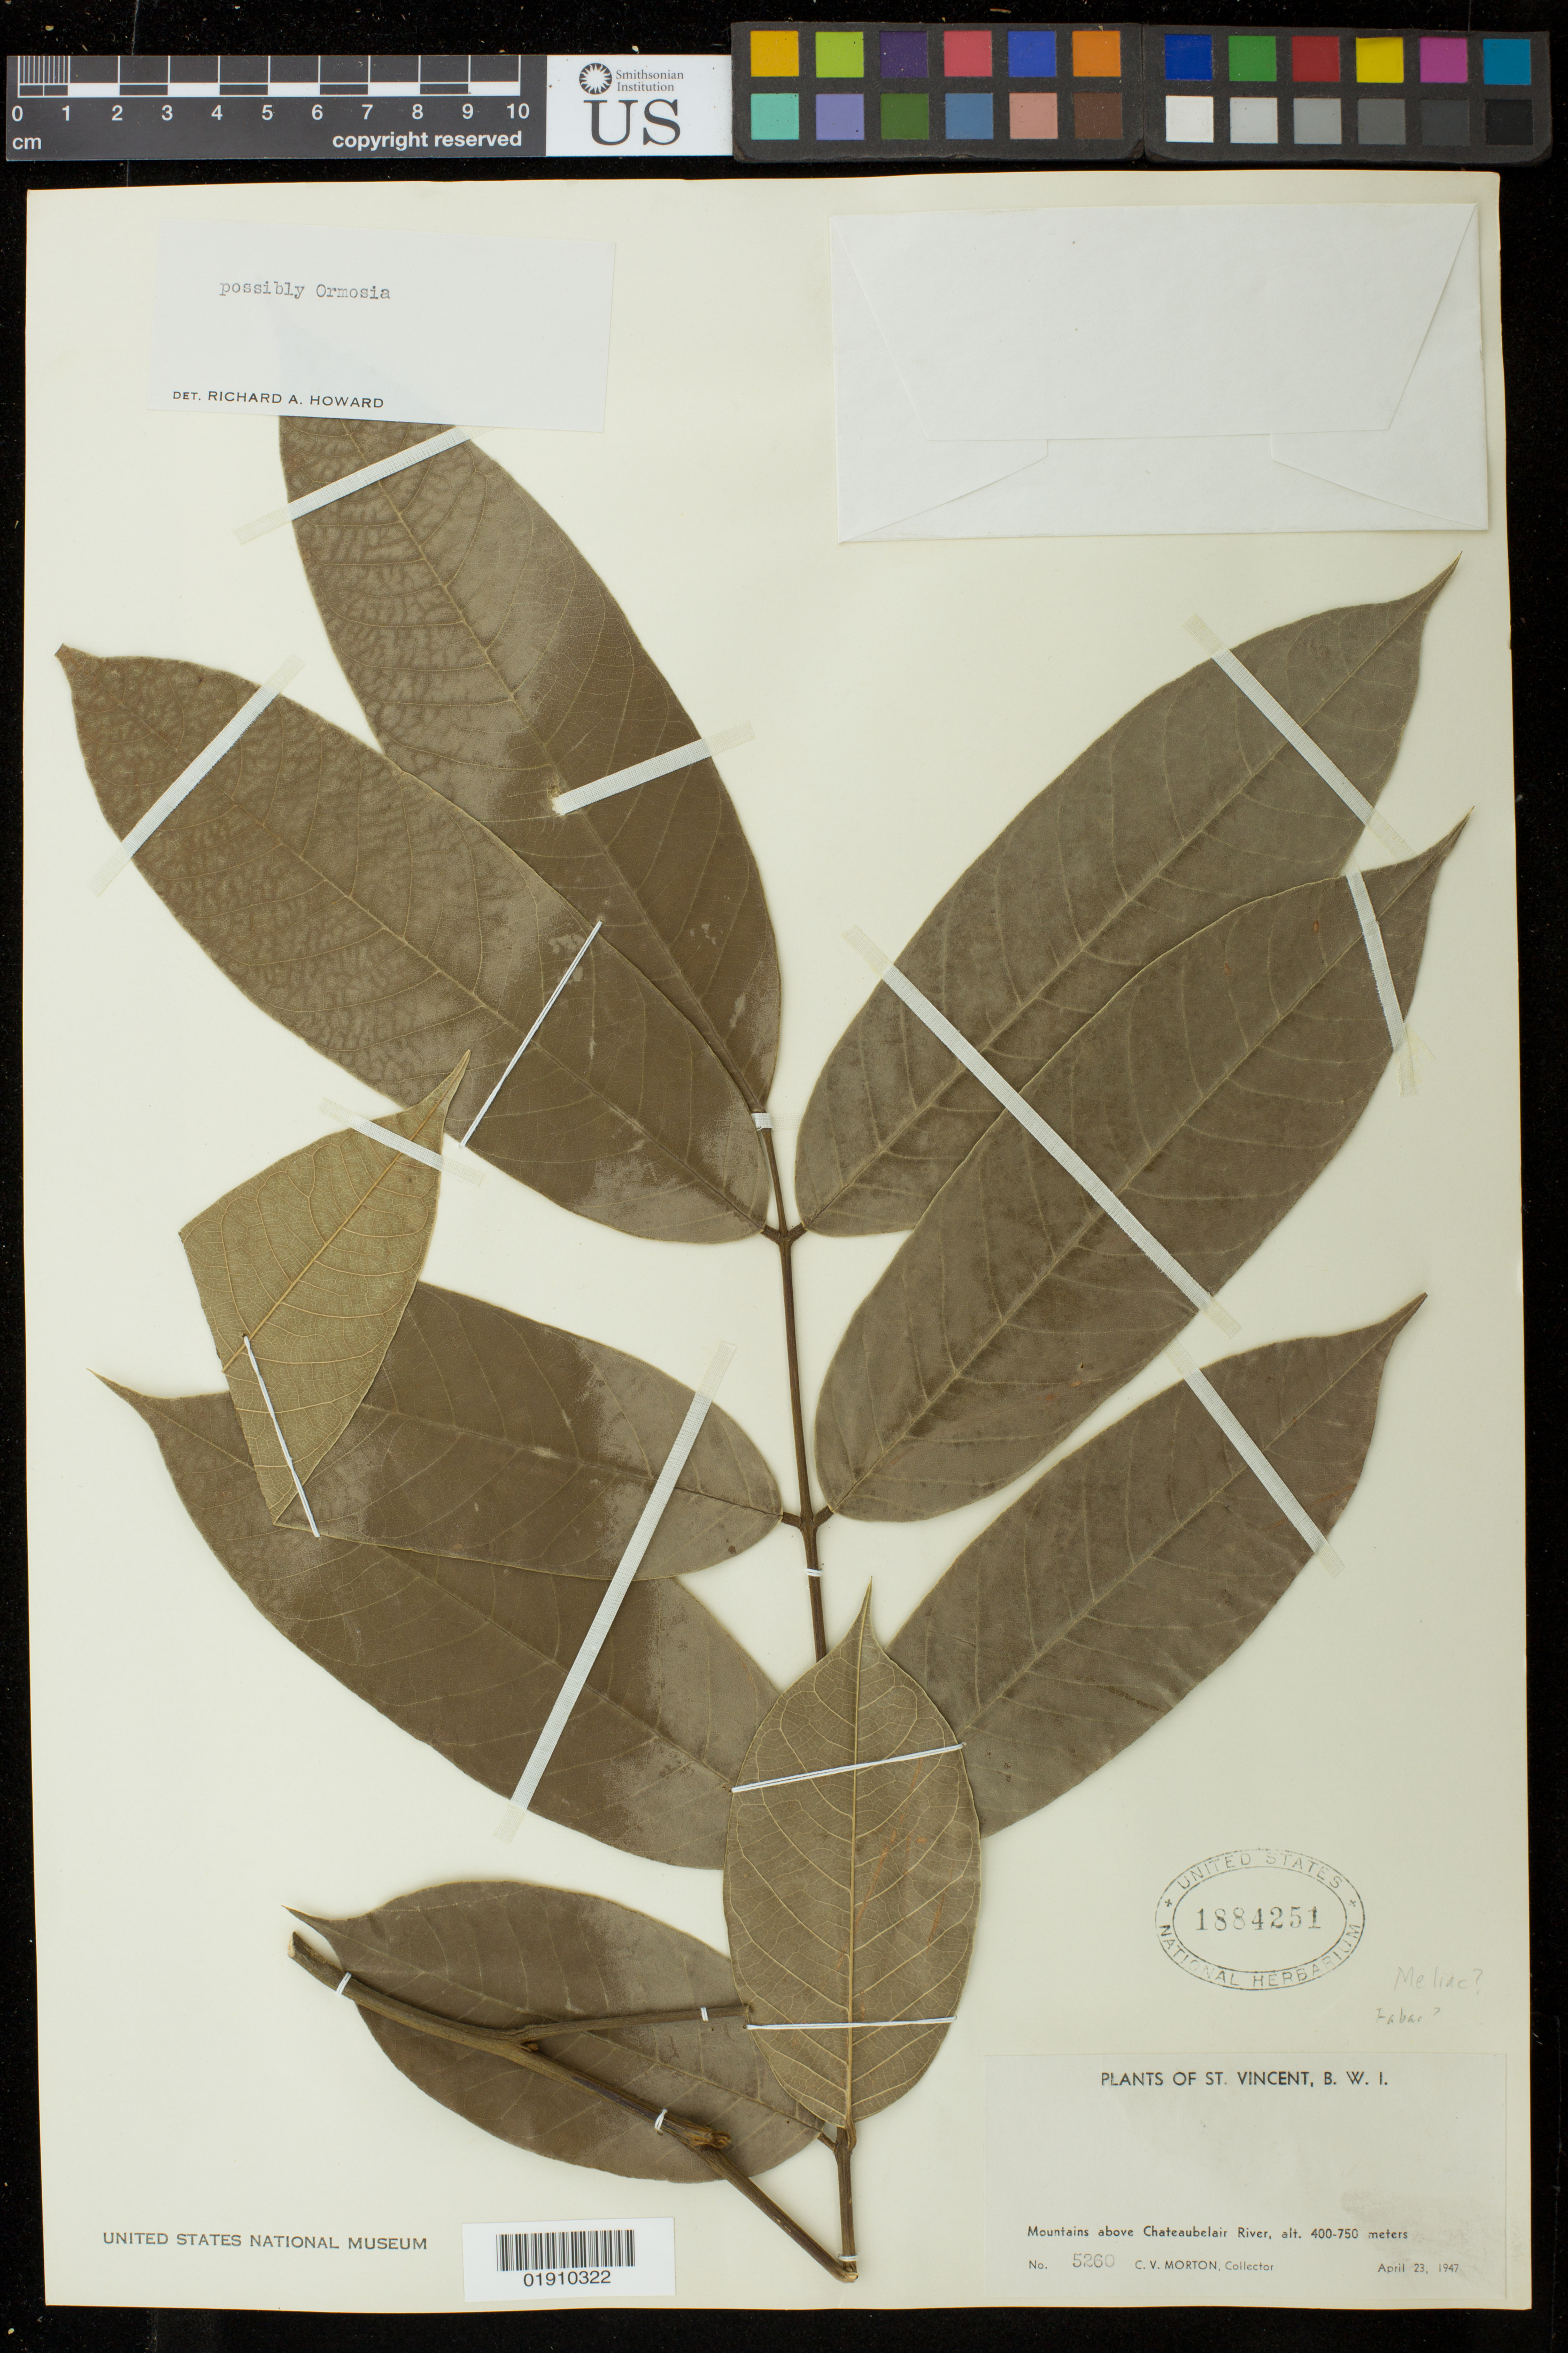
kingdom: Plantae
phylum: Tracheophyta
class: Magnoliopsida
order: Fabales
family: Fabaceae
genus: Ormosia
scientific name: Ormosia sp.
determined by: Howard, R. A.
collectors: C. V. Morton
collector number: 5260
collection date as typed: April 23, 1947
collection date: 1947-04-23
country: St. Vincent - Grenadines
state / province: Saint David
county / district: St. Vincent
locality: Mountains above Chateaubelair River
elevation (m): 400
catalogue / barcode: US 1884251